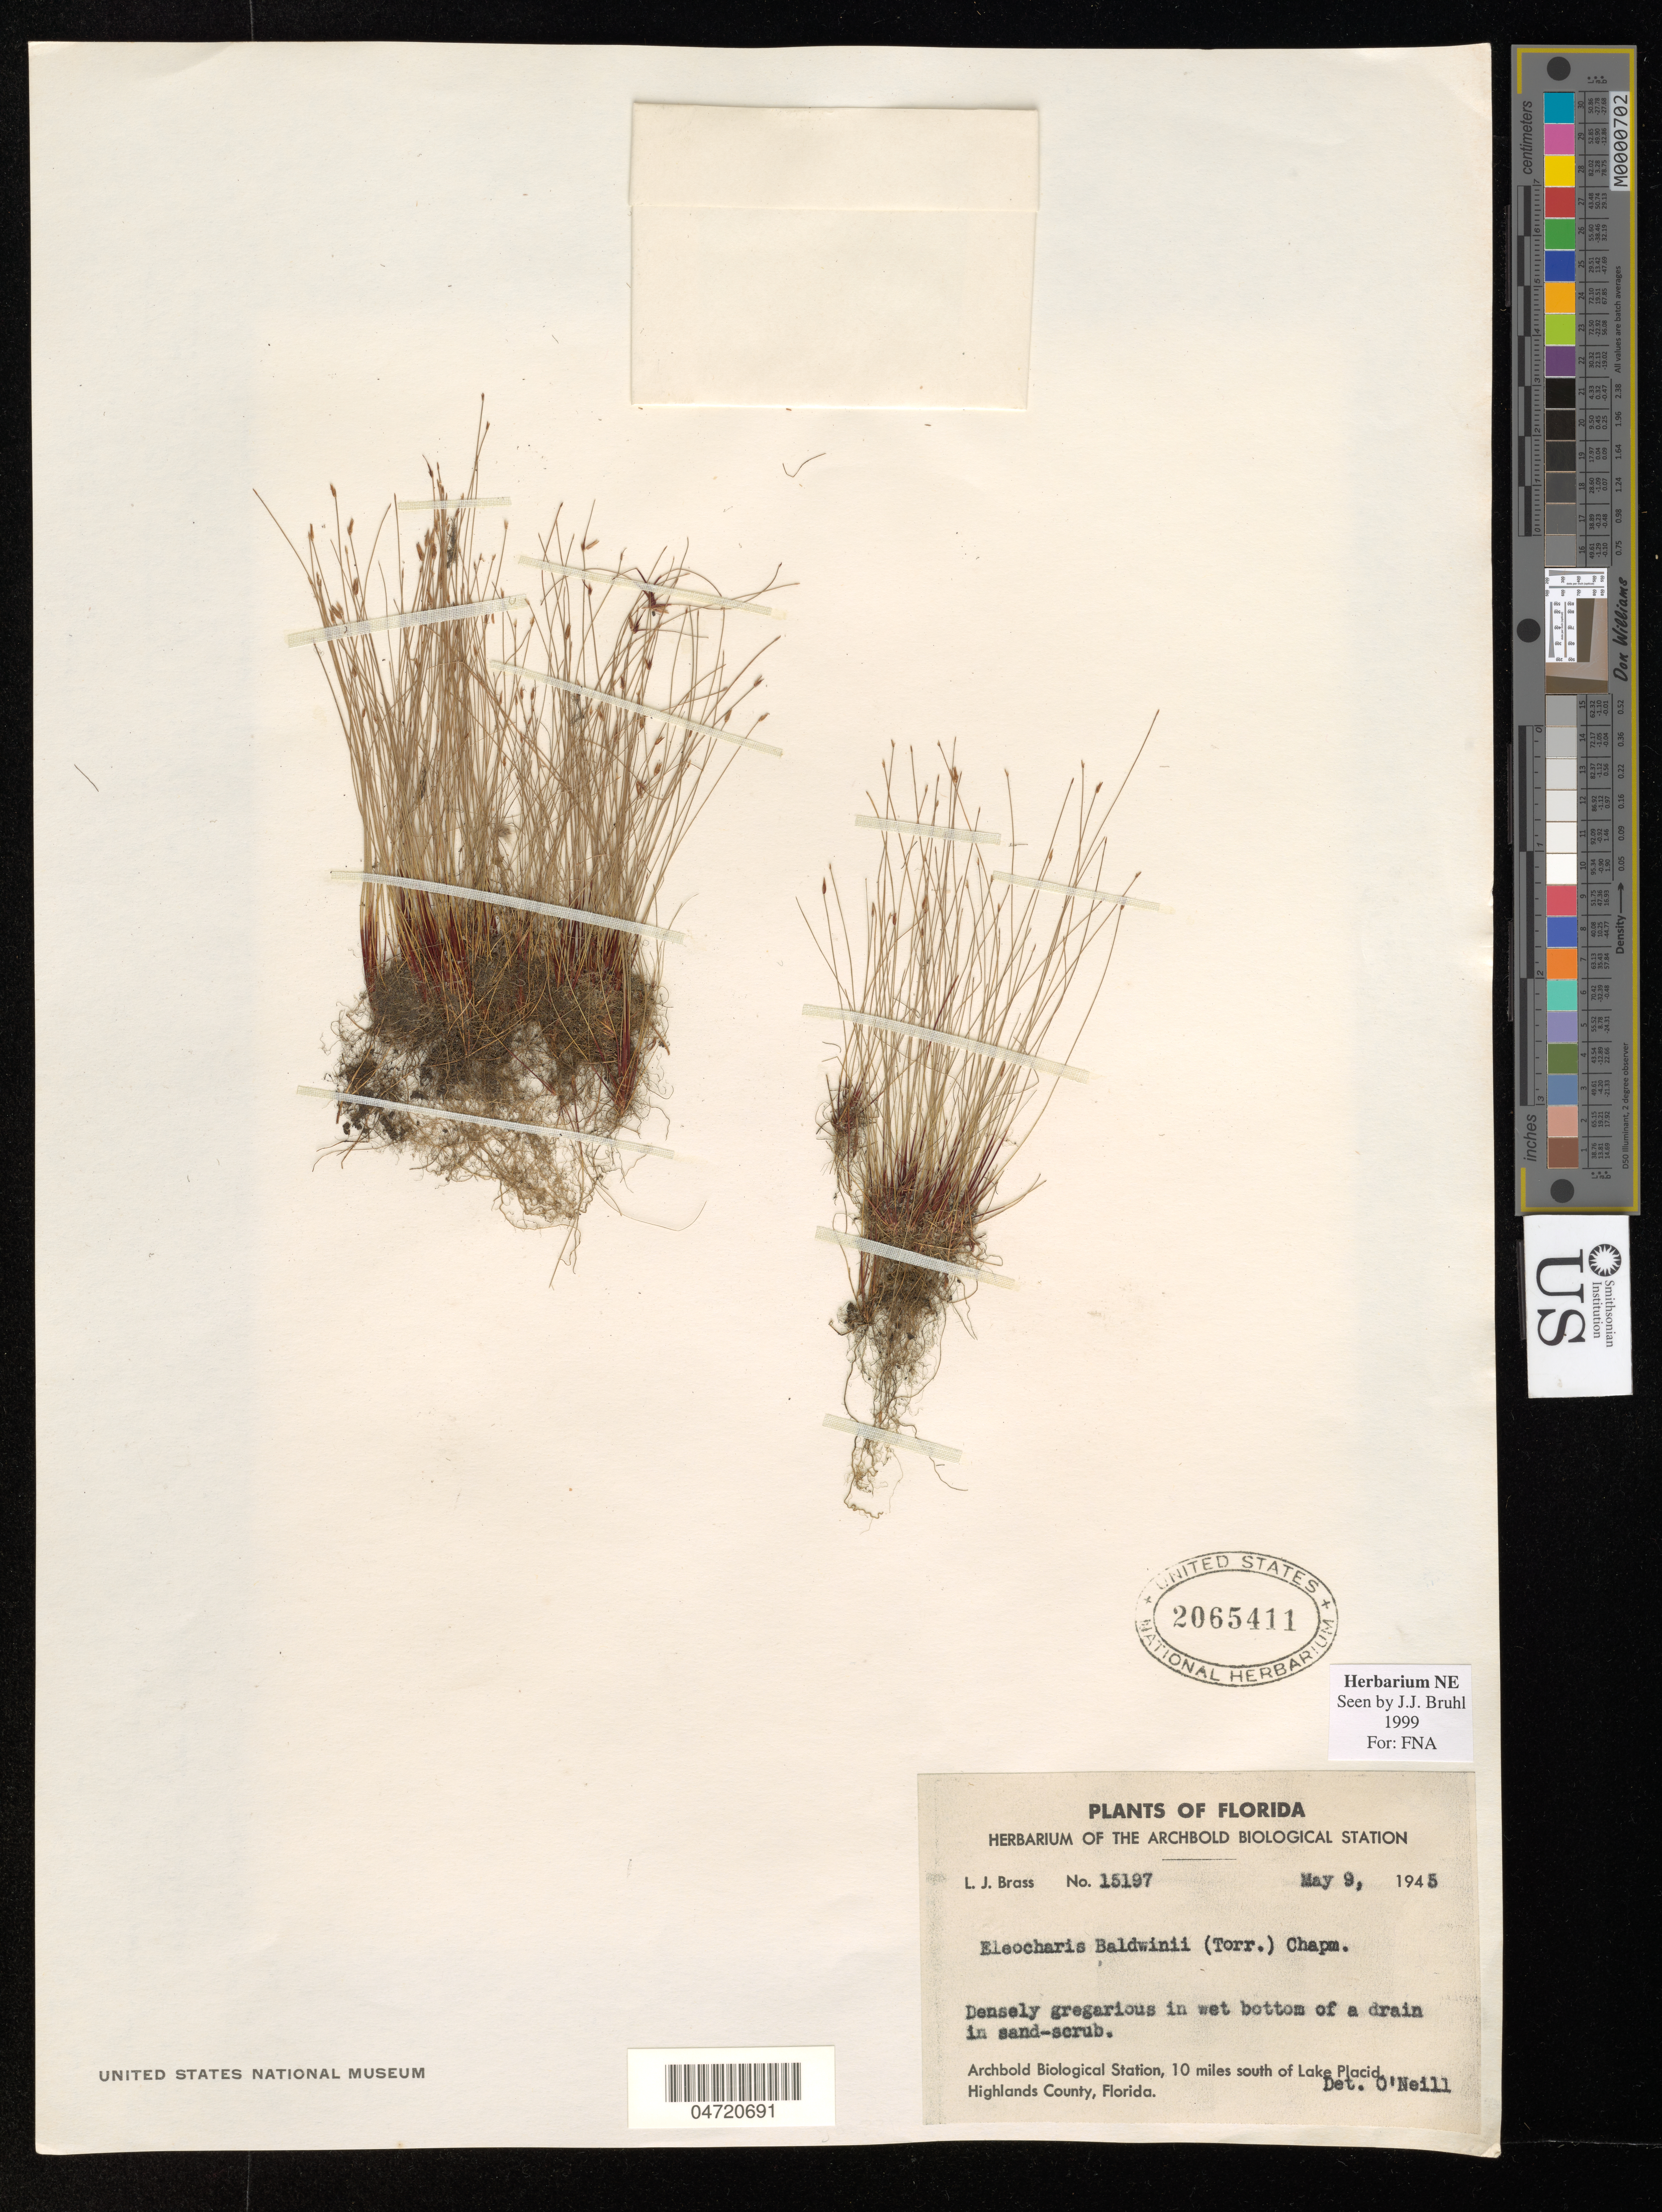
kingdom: Plantae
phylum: Tracheophyta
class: Liliopsida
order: Poales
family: Cyperaceae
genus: Eleocharis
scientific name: Eleocharis baldwinii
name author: (Torr.) Chapm.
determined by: Bruhl, J. J., (NE), University of New England (AUSTRALIA)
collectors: L. J. Brass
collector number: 15197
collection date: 1945-05-09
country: United States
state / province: Florida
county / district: Highlands County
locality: Archbold Biological Station, 10 miles south of Lake Placid.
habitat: In wet bottom of a drain in sand-scrub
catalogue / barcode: US 2065411